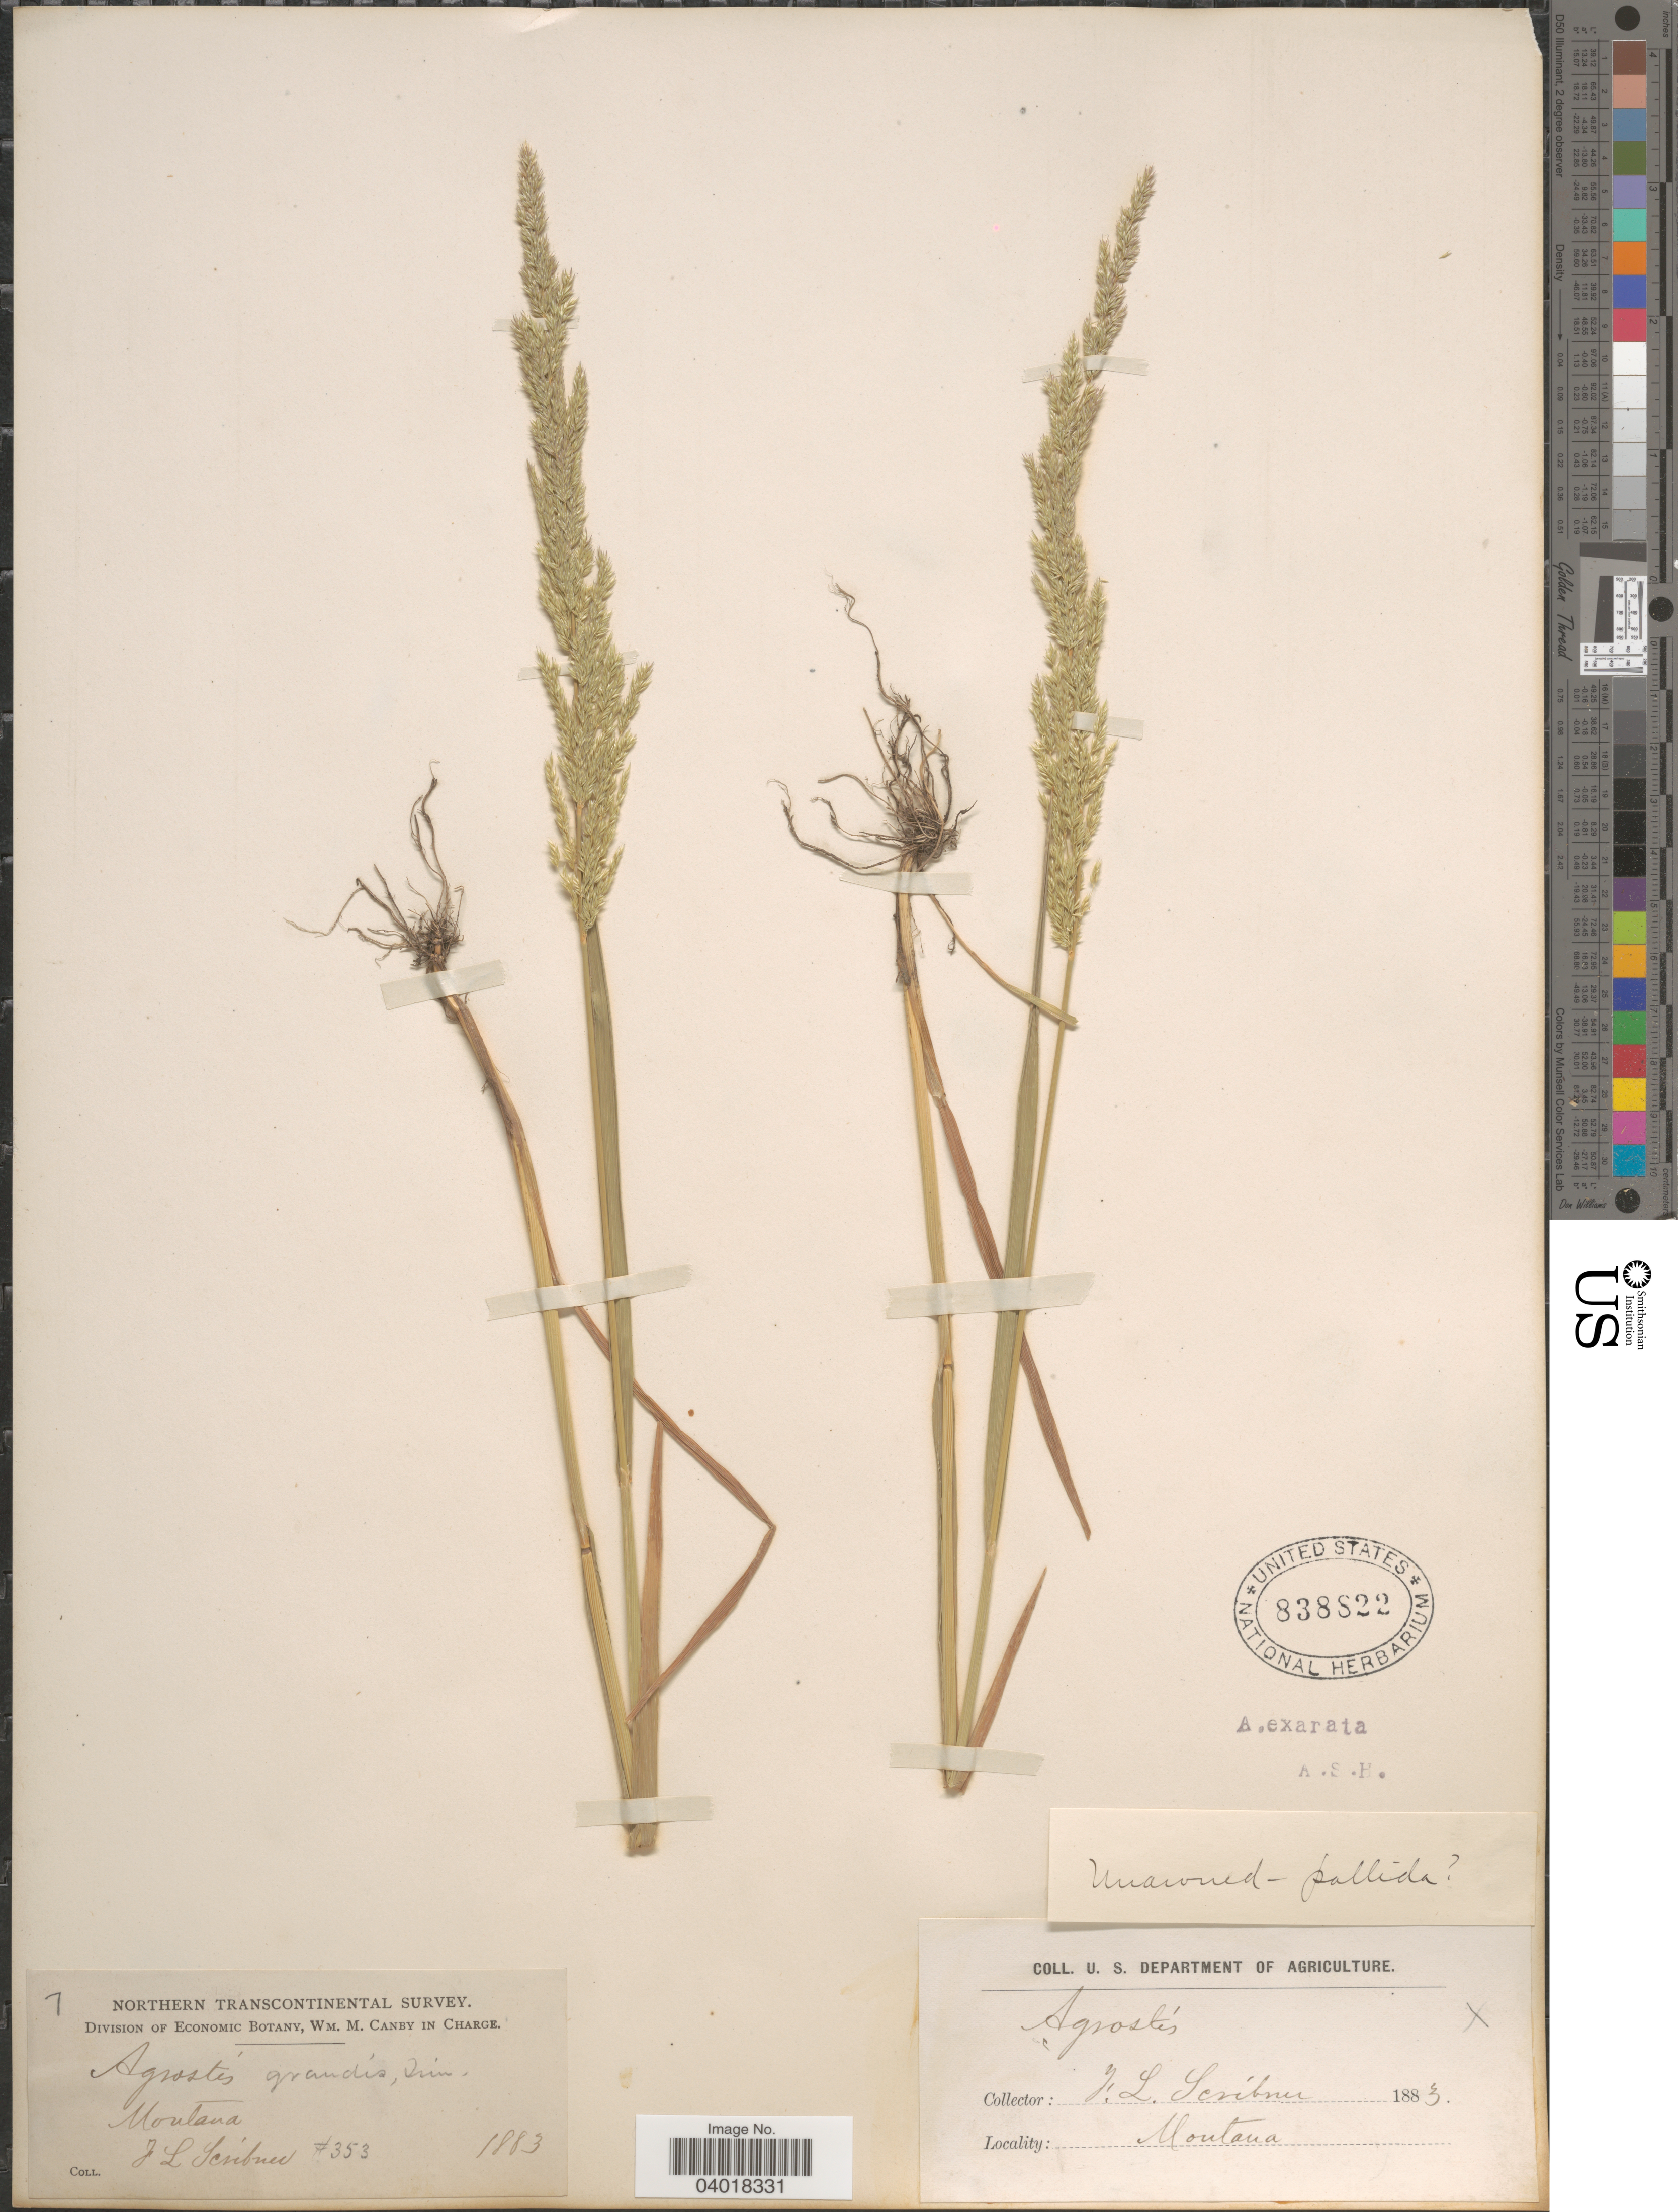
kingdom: Plantae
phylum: Tracheophyta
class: Liliopsida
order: Poales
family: Poaceae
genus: Agrostis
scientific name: Agrostis exarata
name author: Trin.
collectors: F. L. Scribner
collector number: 353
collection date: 1883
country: United States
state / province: Montana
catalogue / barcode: US 838822